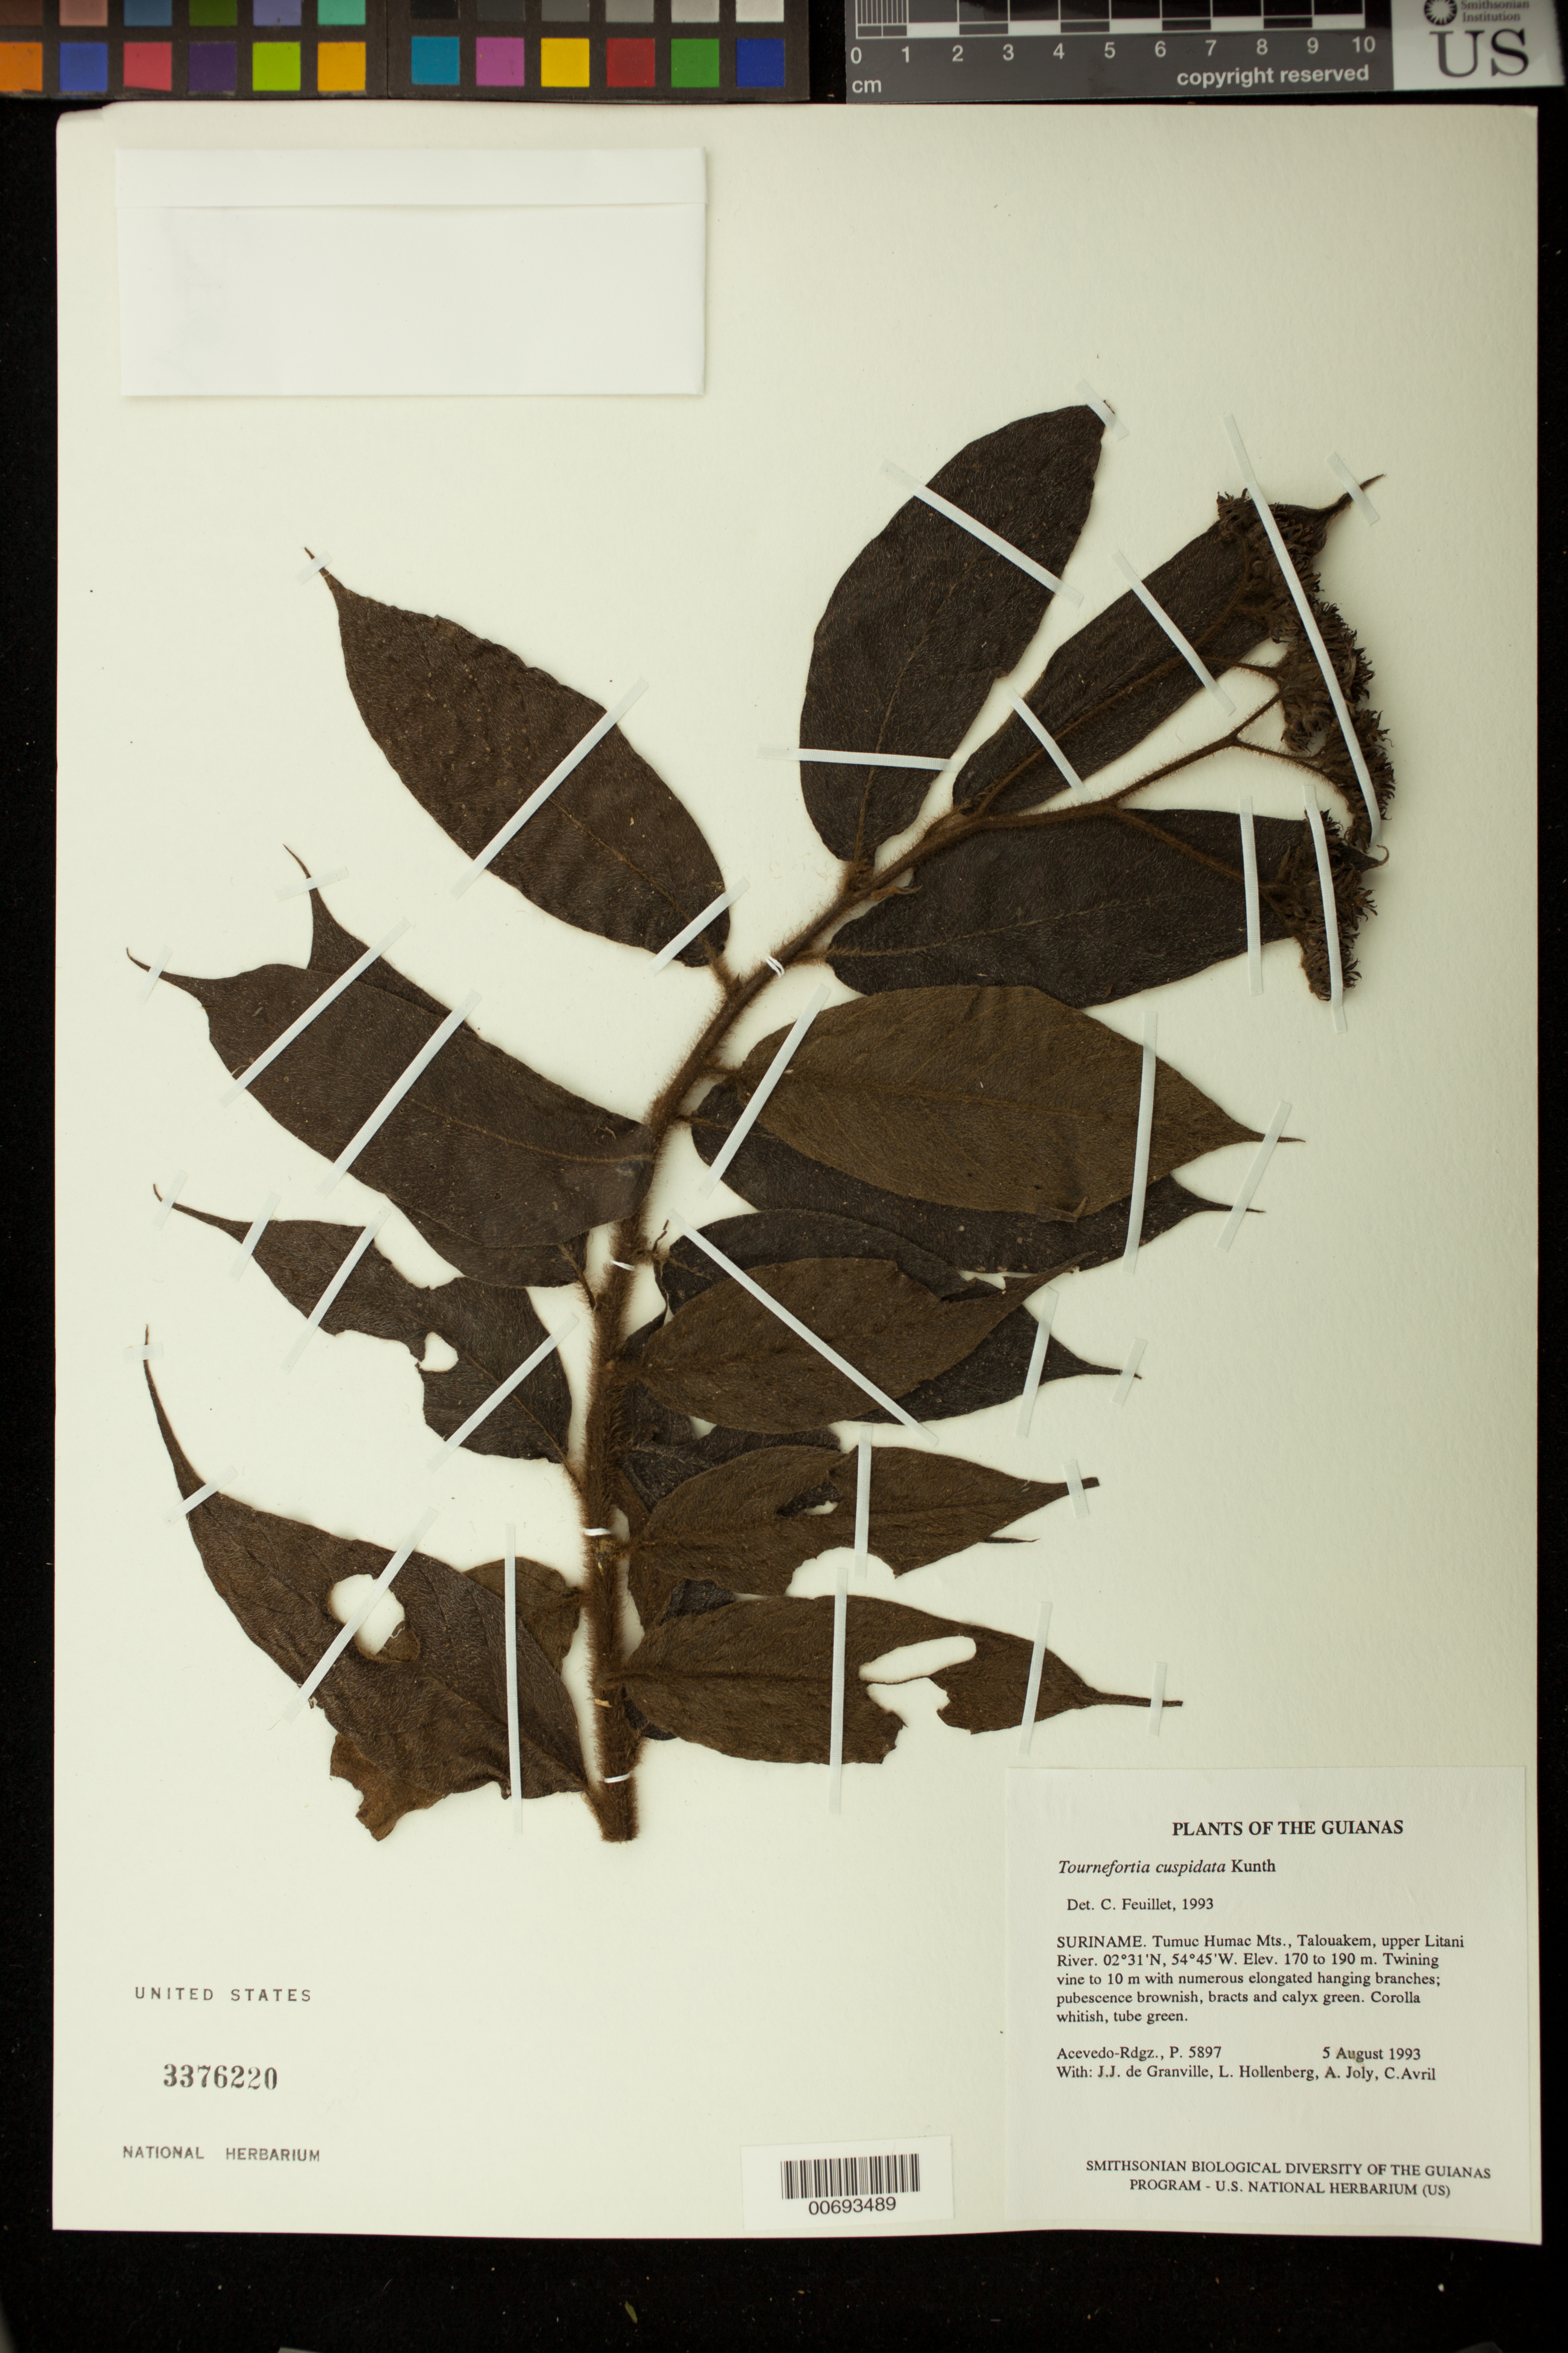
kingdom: Plantae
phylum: Tracheophyta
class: Magnoliopsida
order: Boraginales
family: Heliotropiaceae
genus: Tournefortia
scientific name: Tournefortia cuspidata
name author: Kunth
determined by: Feuillet, C.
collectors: P. Acevedo-Rodr., C. Boyer, J.-J. de Granville, A. Joly & L. Hollenberg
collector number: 5897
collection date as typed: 05 Aug 1993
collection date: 1993-08-05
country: Suriname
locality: Tumuc Humac Mts., Talouakem, upper Litani River.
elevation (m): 170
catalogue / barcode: US 3376220